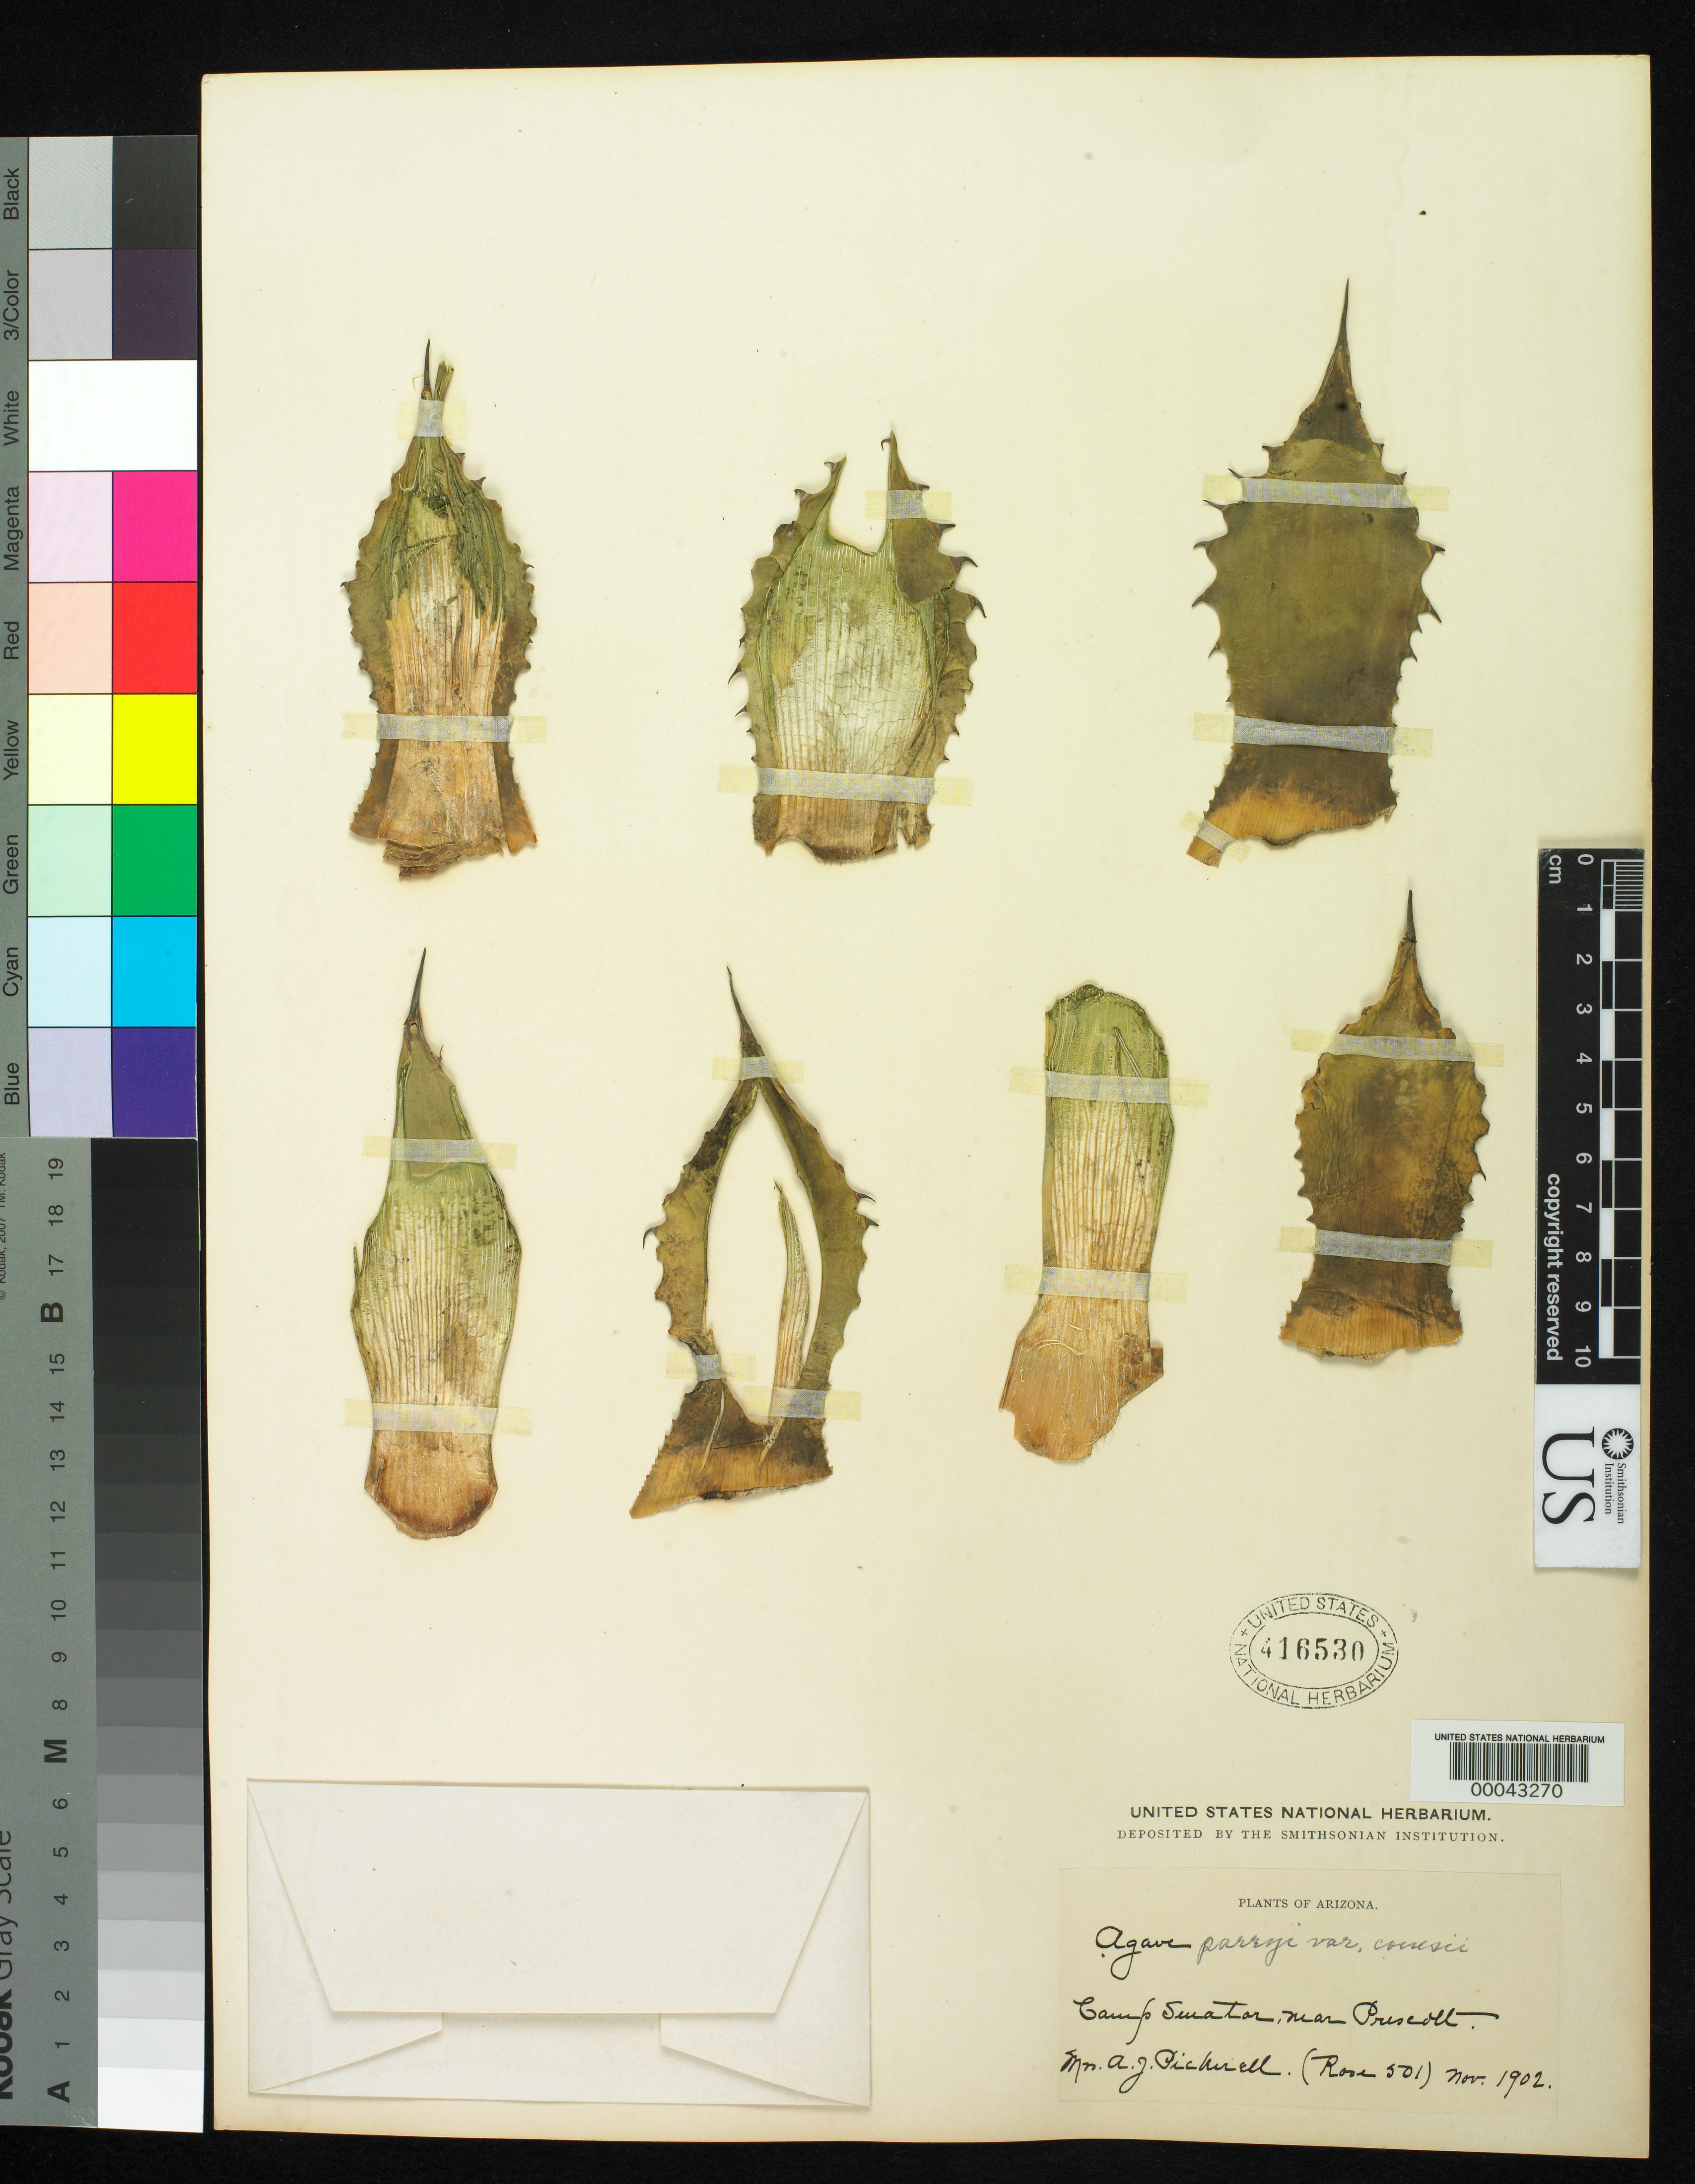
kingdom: Plantae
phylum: Tracheophyta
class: Liliopsida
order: Asparagales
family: Asparagaceae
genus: Agave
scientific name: Agave parryi var. couesii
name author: (Engelm. ex Trel.) Kearney & Peebles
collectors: A. Pickerell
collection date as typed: Nov 1902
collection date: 1902-11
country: United States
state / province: Arizona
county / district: Yavapai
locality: Prescott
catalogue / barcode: US 416530